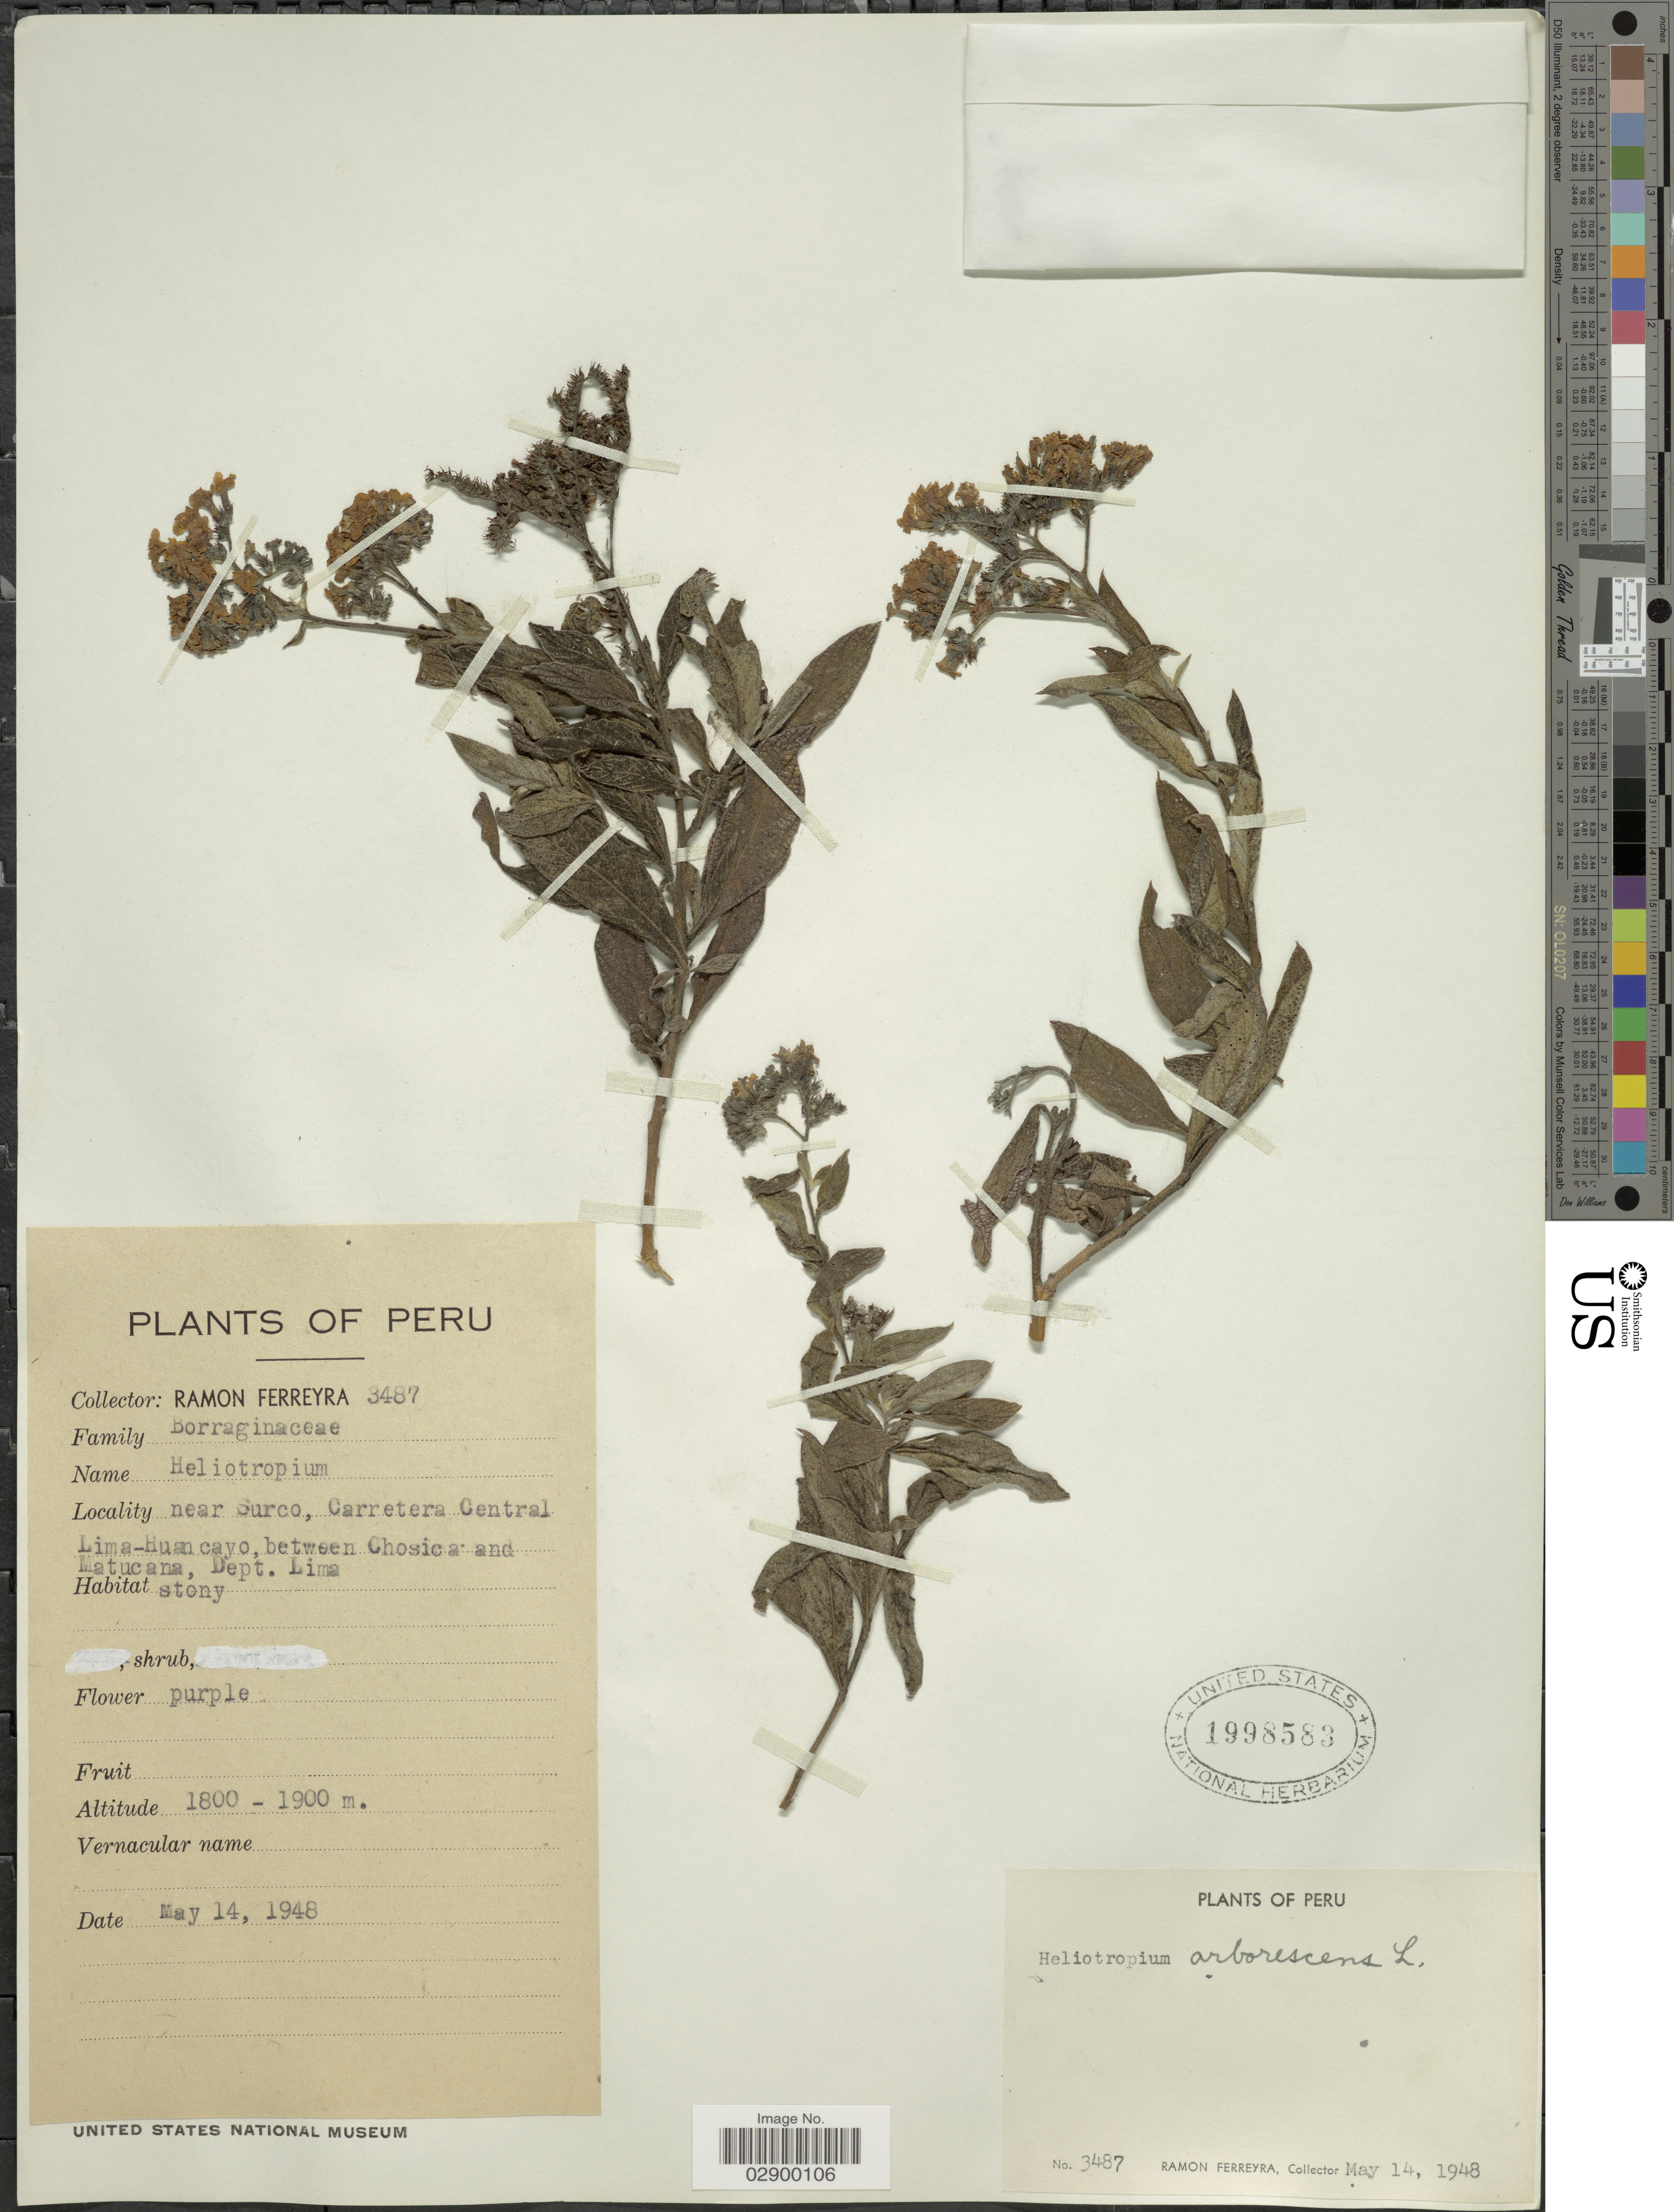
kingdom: Plantae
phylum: Tracheophyta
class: Magnoliopsida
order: Boraginales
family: Heliotropiaceae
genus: Heliotropium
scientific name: Heliotropium arborescens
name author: L.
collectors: R. A. Ferreyra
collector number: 3487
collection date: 1948-05-14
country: Peru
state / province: Lima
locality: Near Surco, Carretera Central Lima-Huancayo, between Chosica and Matucana, Dept. Lima.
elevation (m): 1800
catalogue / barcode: US 1998583